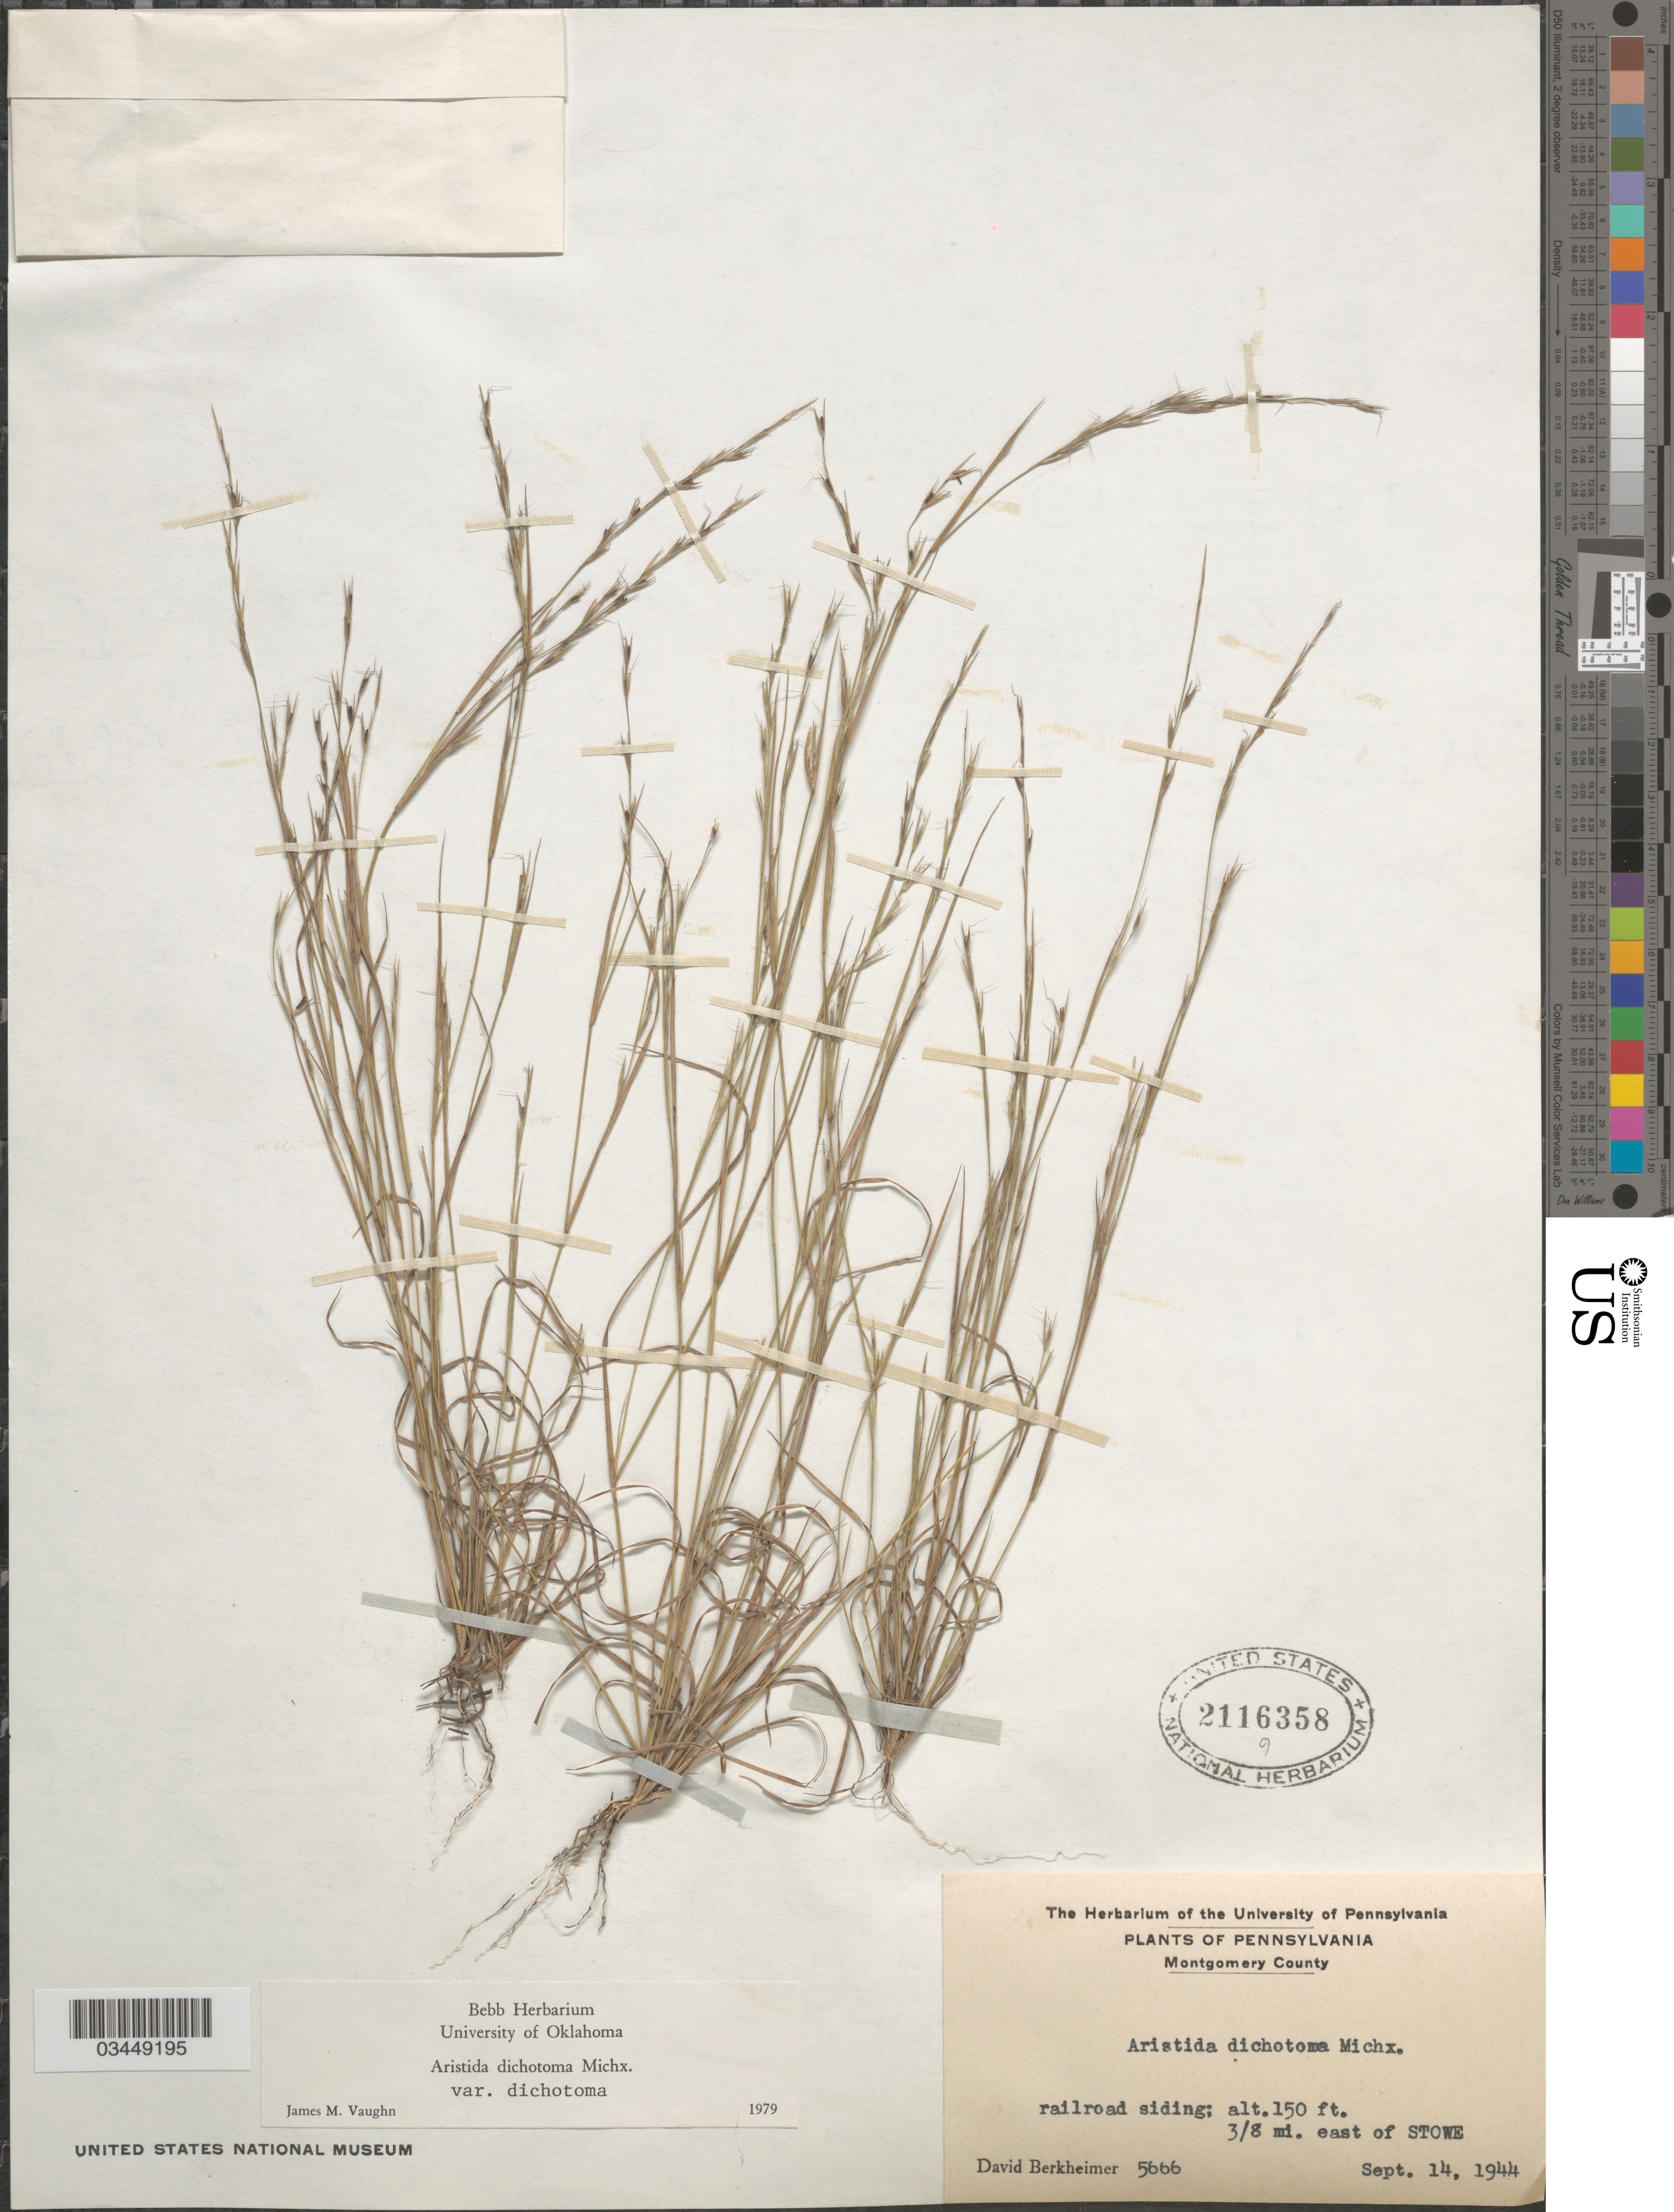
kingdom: Plantae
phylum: Tracheophyta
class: Liliopsida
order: Poales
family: Poaceae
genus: Aristida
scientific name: Aristida dichotoma var. dichotoma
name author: Michx.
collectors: D. Berkheimer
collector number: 5666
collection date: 1944-09-14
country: United States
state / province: Pennsylvania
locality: Montgomery County. Railroad siding; 3/8 mi. east of Stowe.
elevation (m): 46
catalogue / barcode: US 2116358